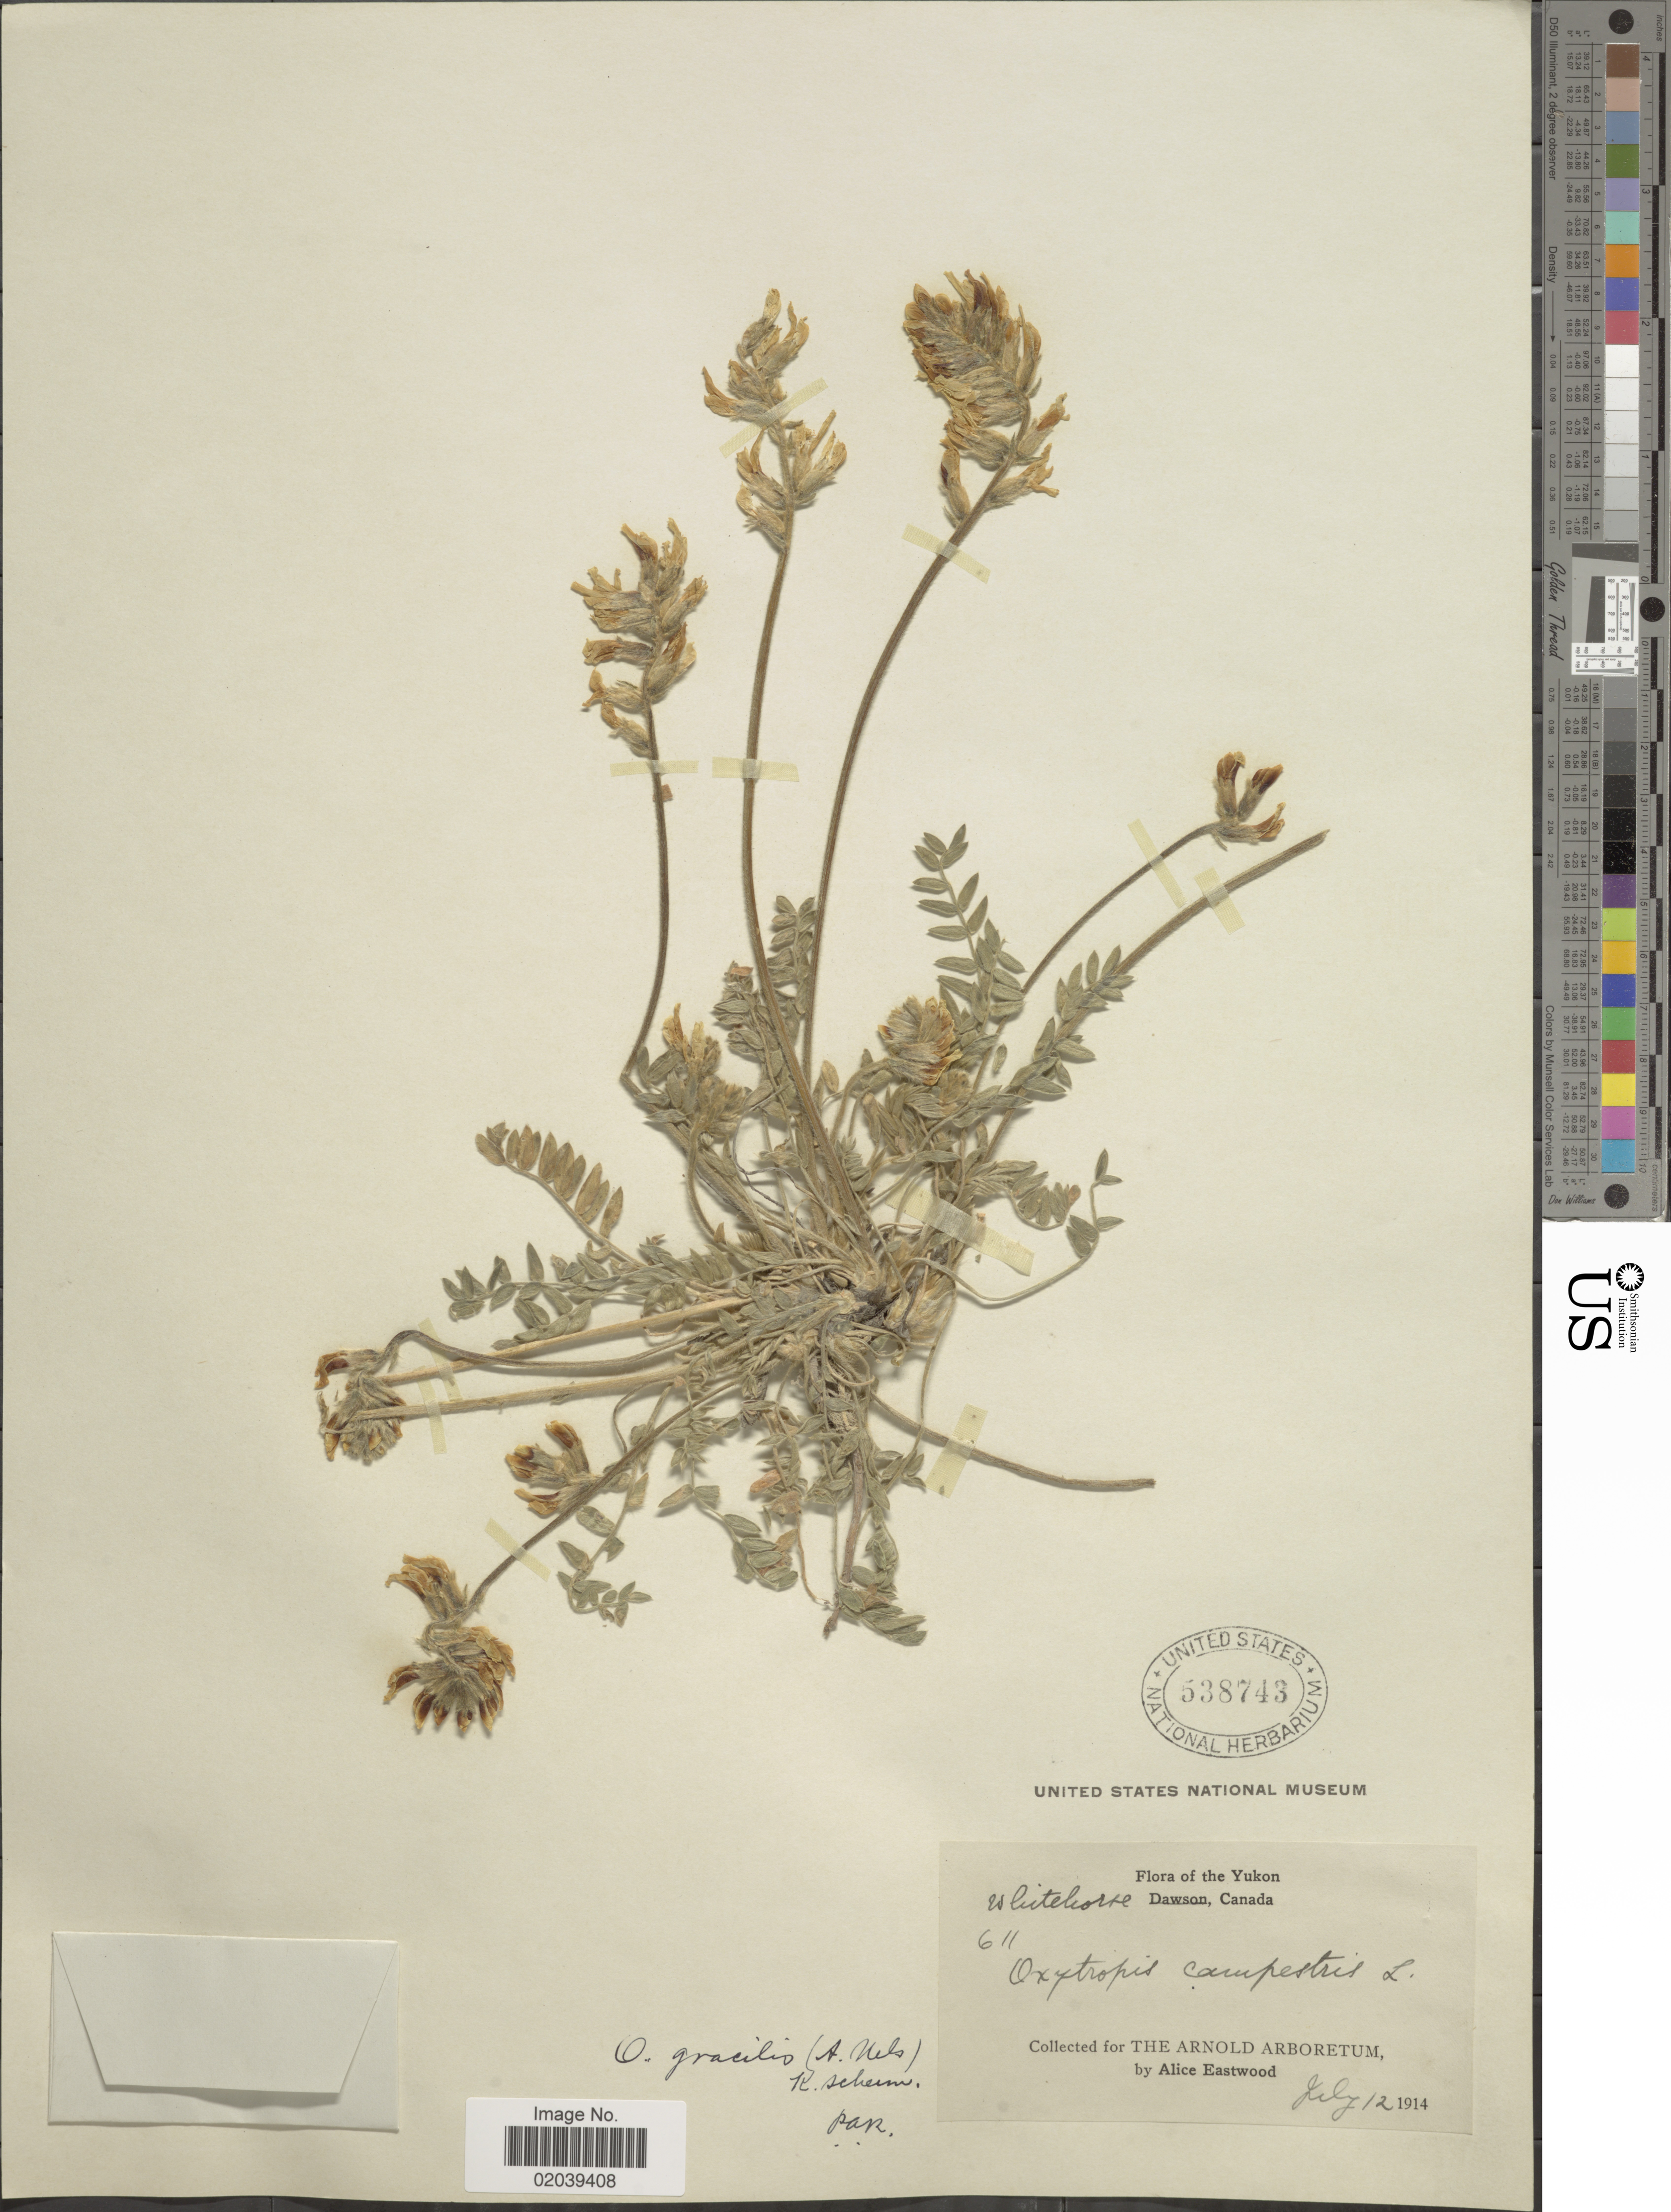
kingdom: Plantae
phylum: Tracheophyta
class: Magnoliopsida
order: Fabales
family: Fabaceae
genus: Oxytropis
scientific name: Oxytropis campestris var. gracilis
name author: (A. Nelson) Barneby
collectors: A. Eastwood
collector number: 611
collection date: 1914-07-12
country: Canada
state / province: Yukon Territory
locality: The Yukon. Whitehorse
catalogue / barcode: US 538743